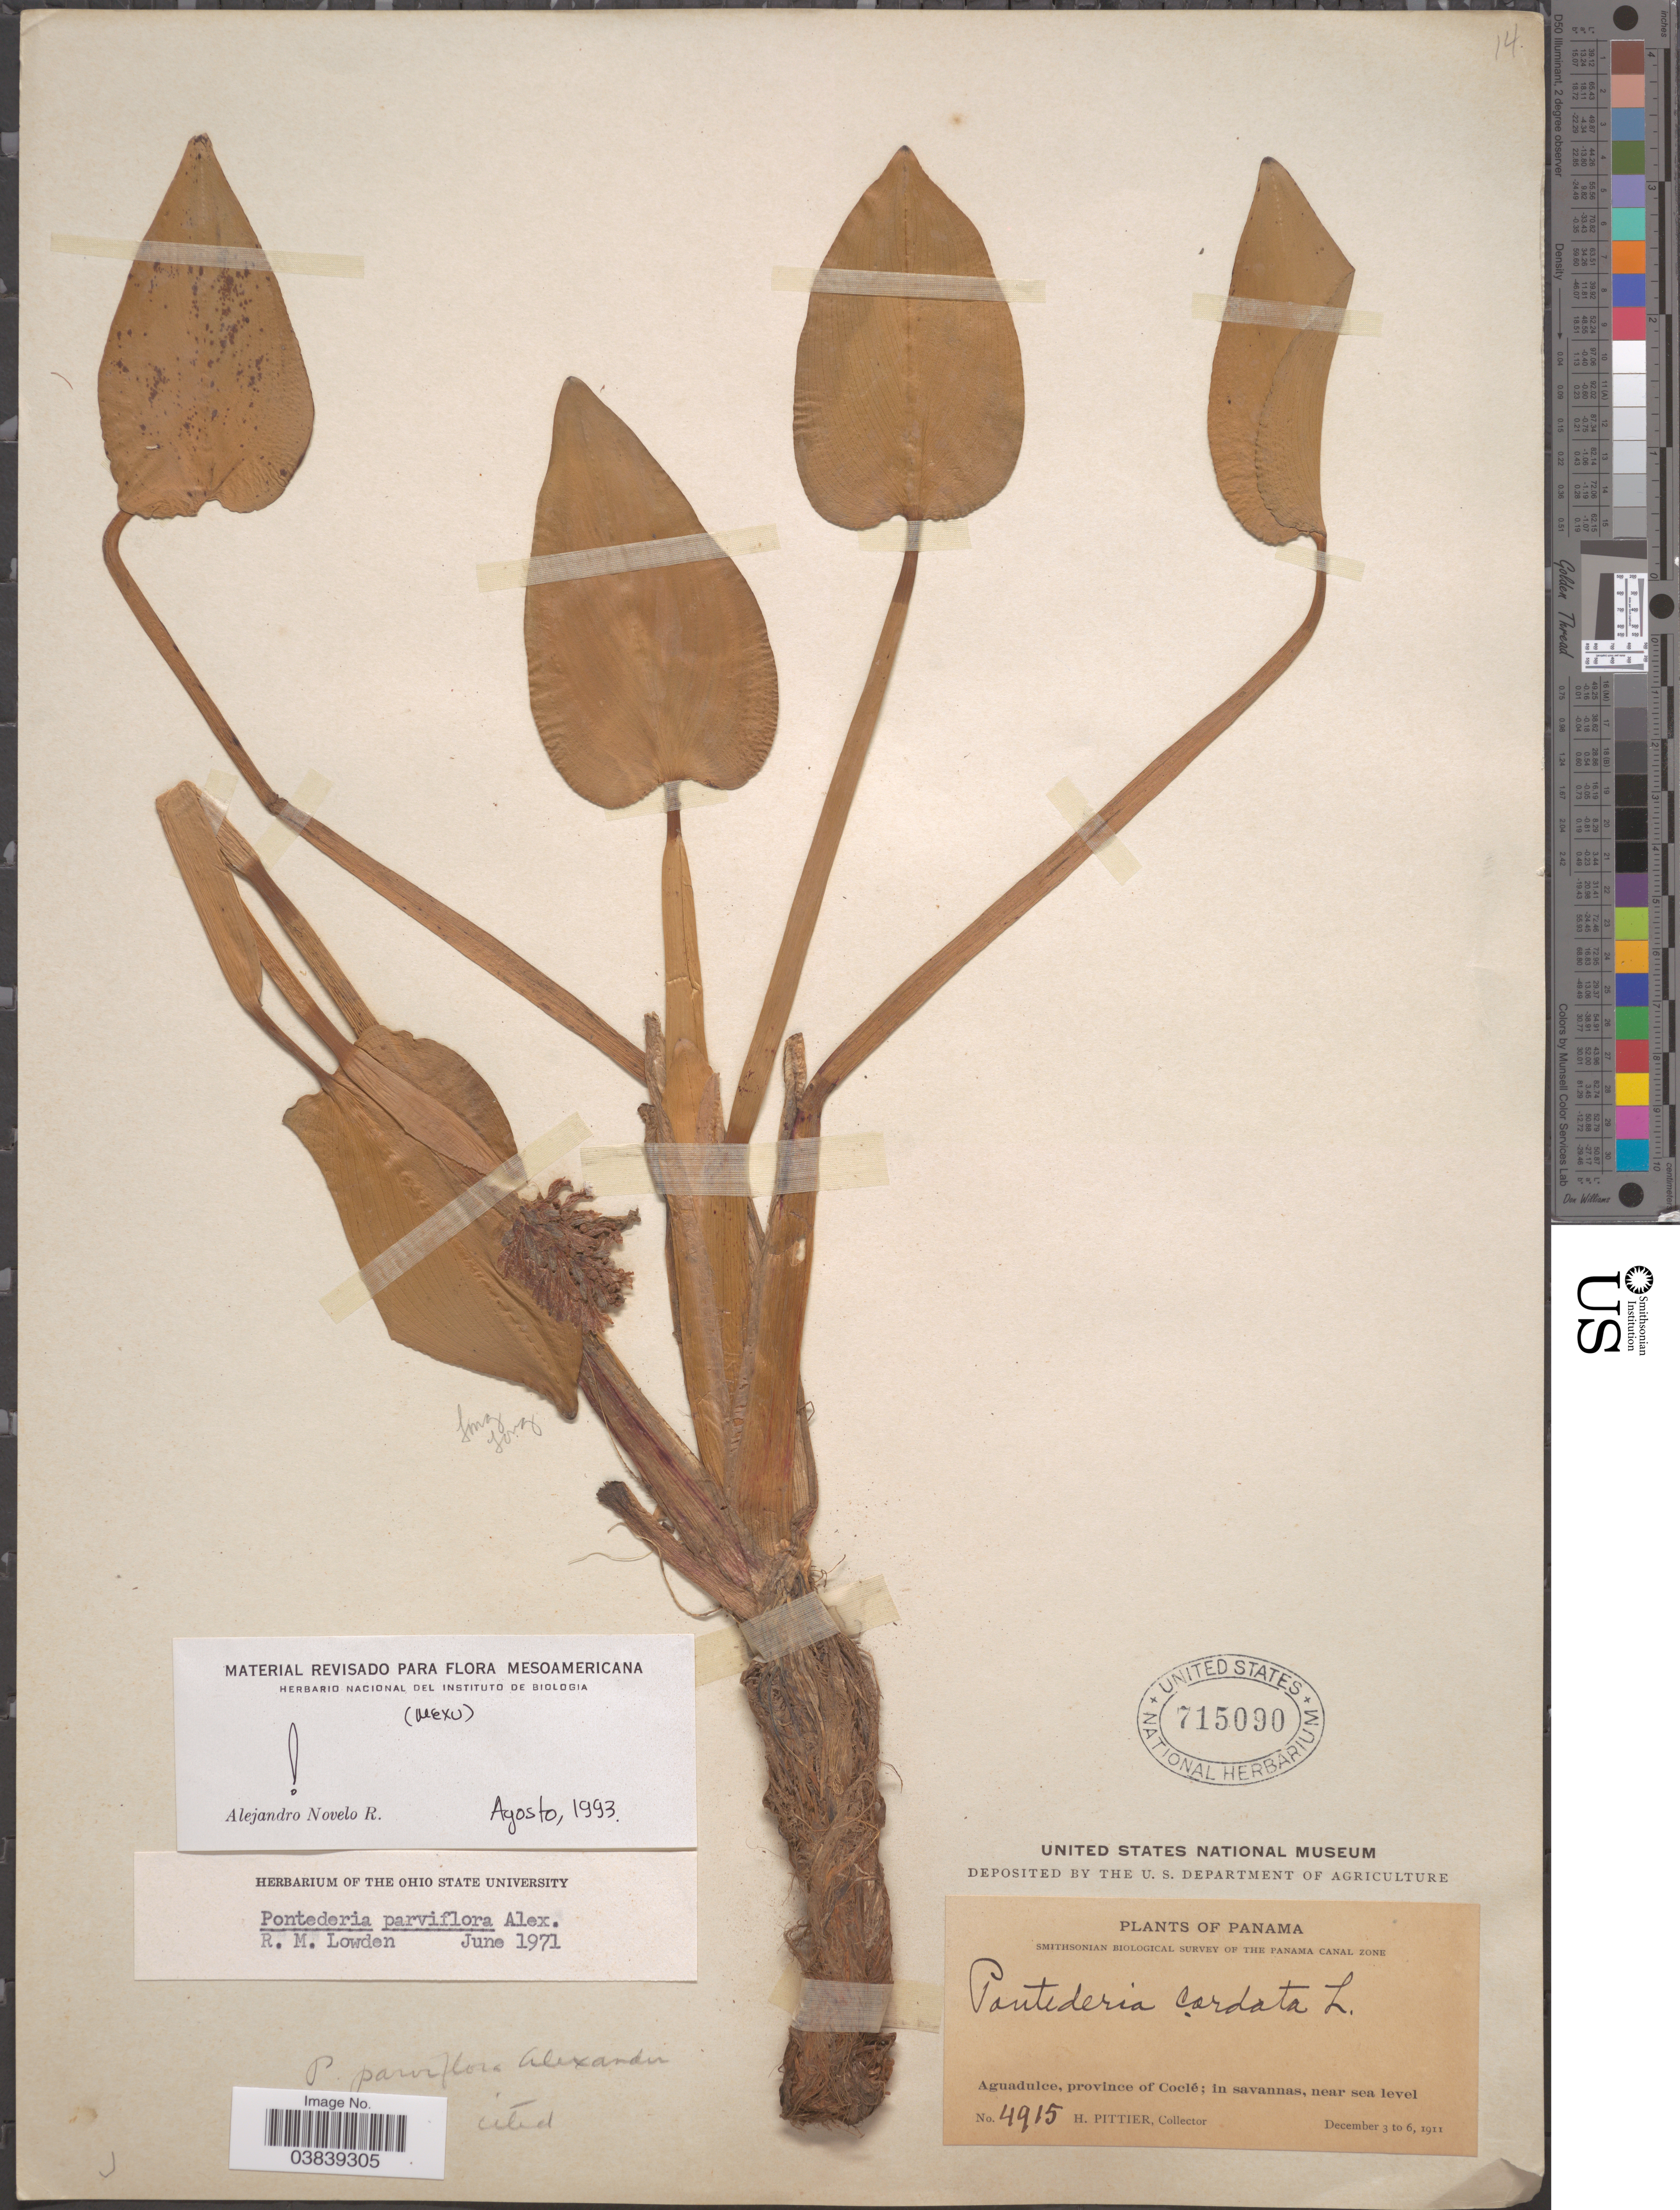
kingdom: Plantae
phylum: Tracheophyta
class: Liliopsida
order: Commelinales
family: Pontederiaceae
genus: Pontederia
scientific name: Pontederia parviflora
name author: Alexander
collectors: H. F. Pittier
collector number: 4915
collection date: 1911-12-03/1911-12-06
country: Panama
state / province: Cocle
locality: The Panama Canal Zone. Aguadulce.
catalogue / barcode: US 715090